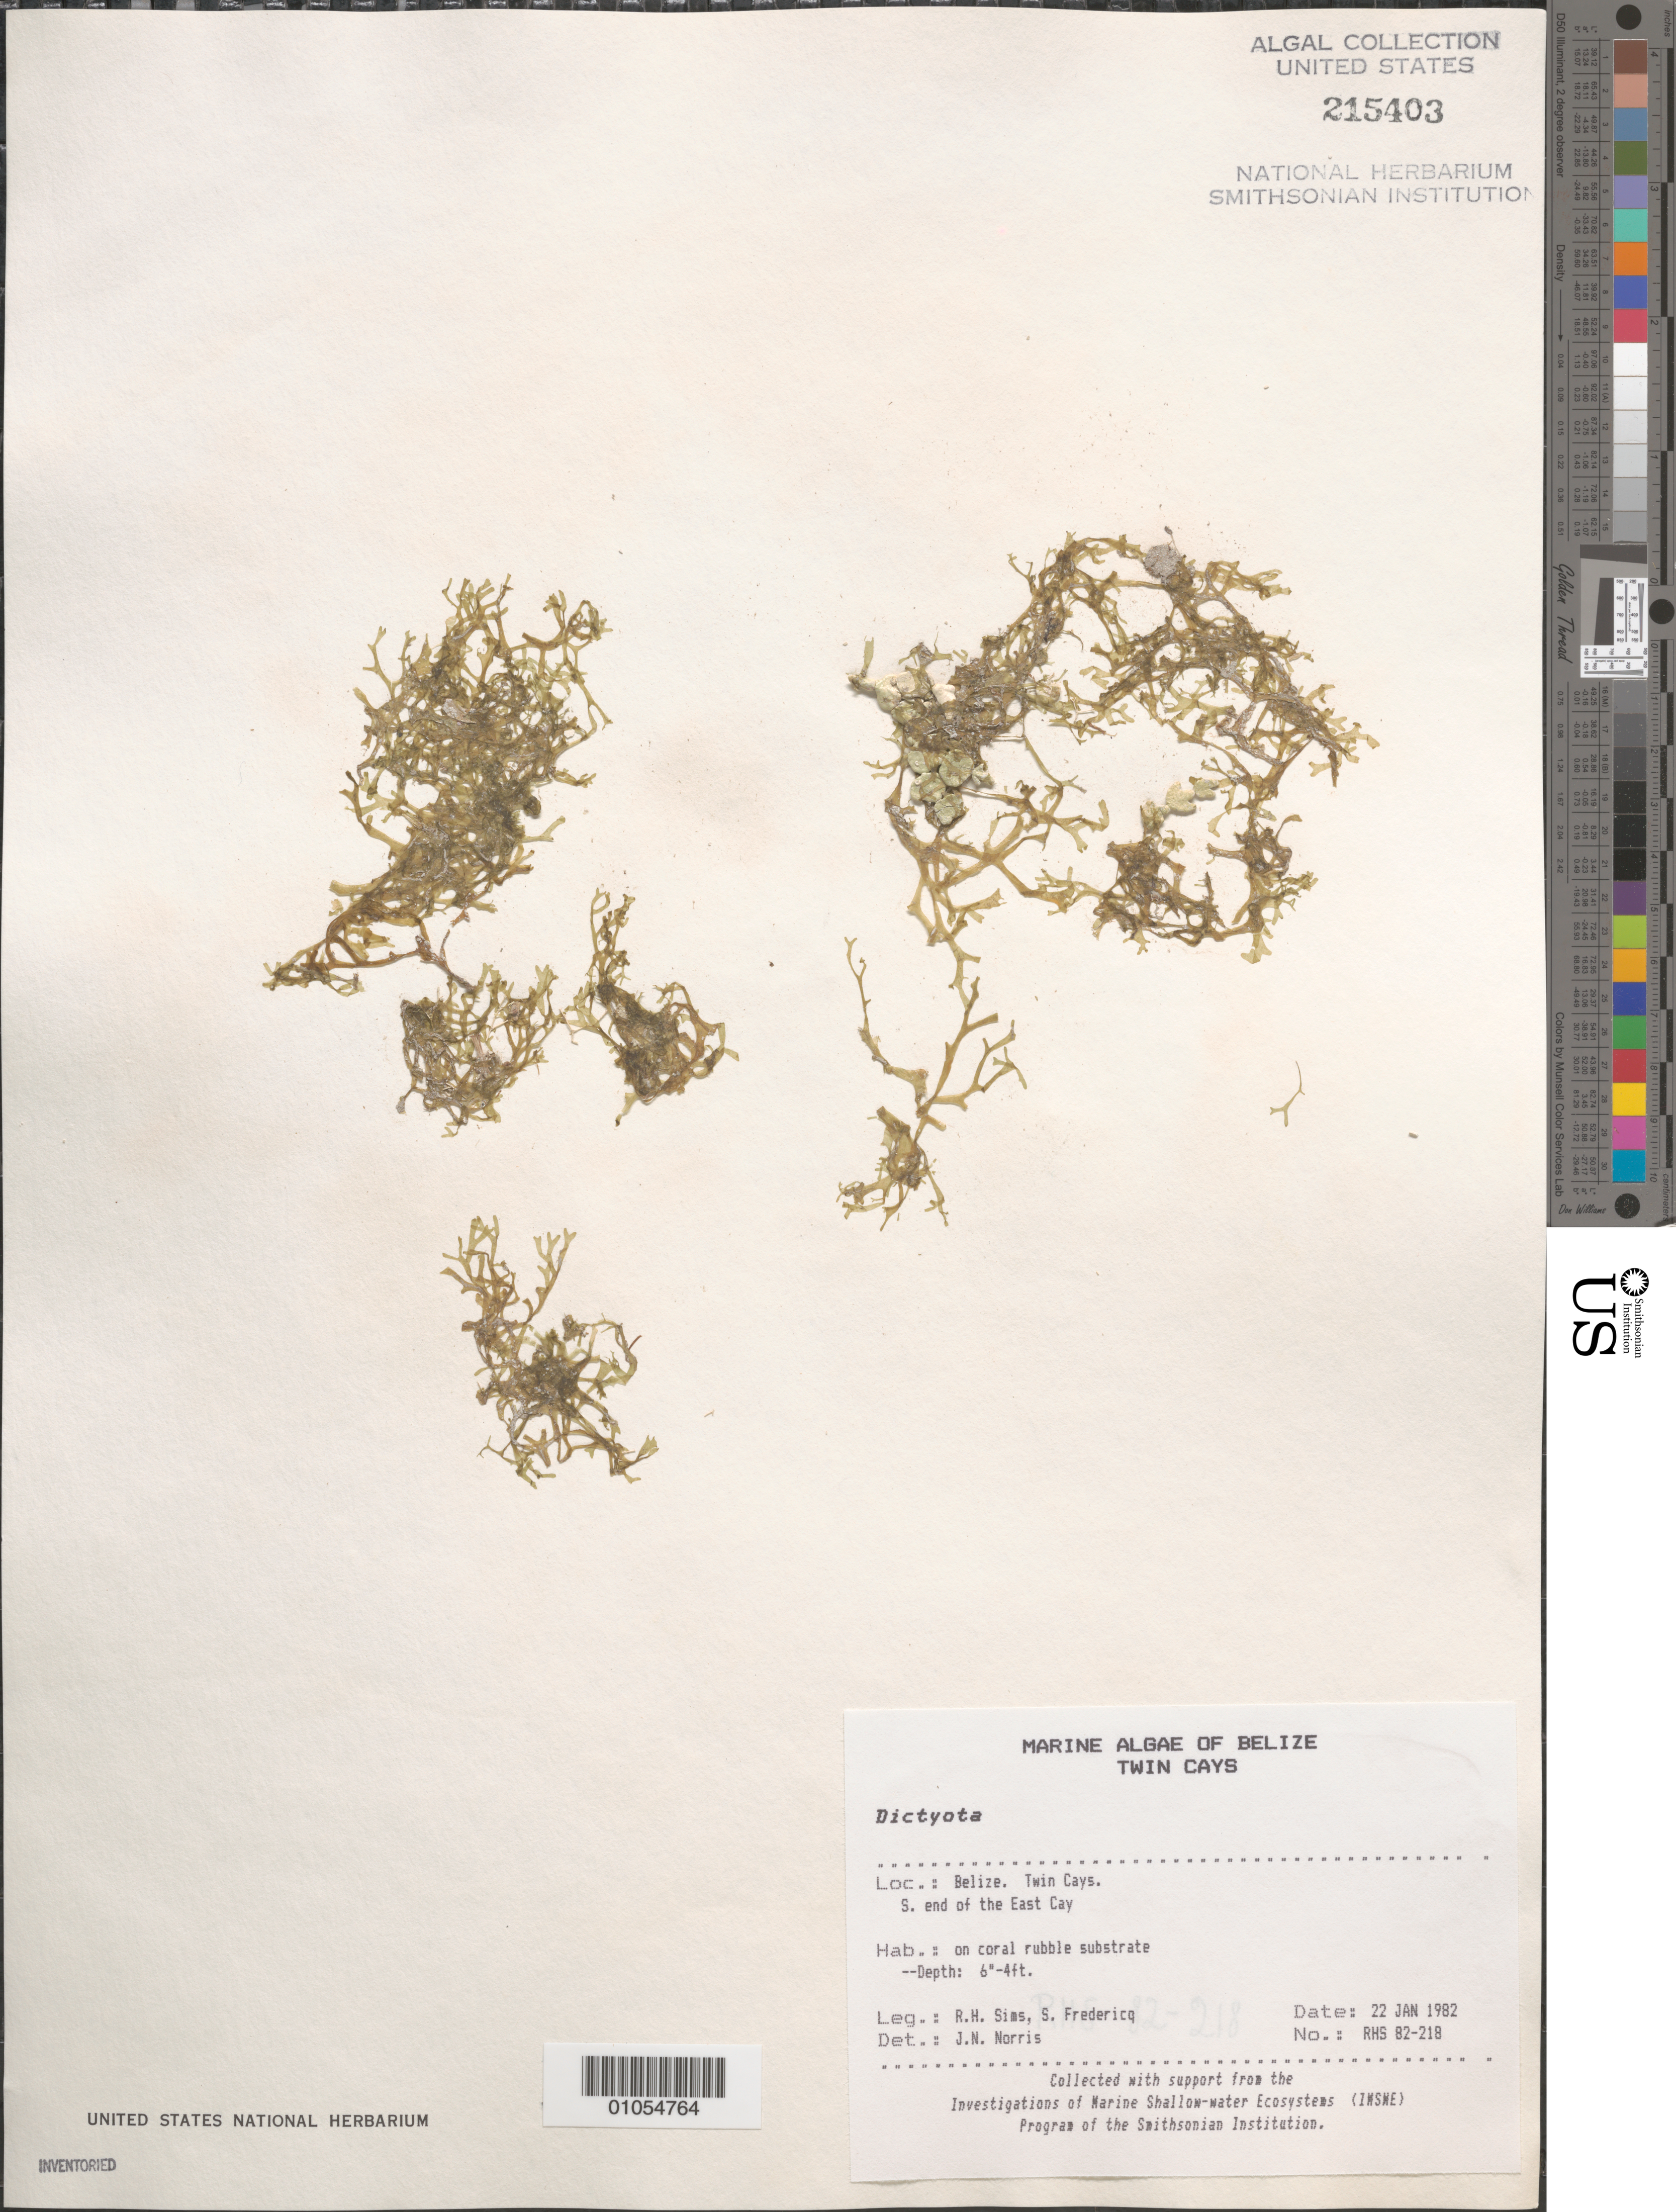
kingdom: Chromista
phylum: Ochrophyta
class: Phaeophyceae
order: Dictyotales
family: Dictyotaceae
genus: Dictyota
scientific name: Dictyota sp.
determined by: Norris, James N.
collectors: R. H. Sims & S. Fredericq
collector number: RHS 82-218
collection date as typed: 22 Jan 1982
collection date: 1982-01-22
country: Belize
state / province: Stann Creek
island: East Cay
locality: South end of the East Cay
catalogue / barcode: US 215403